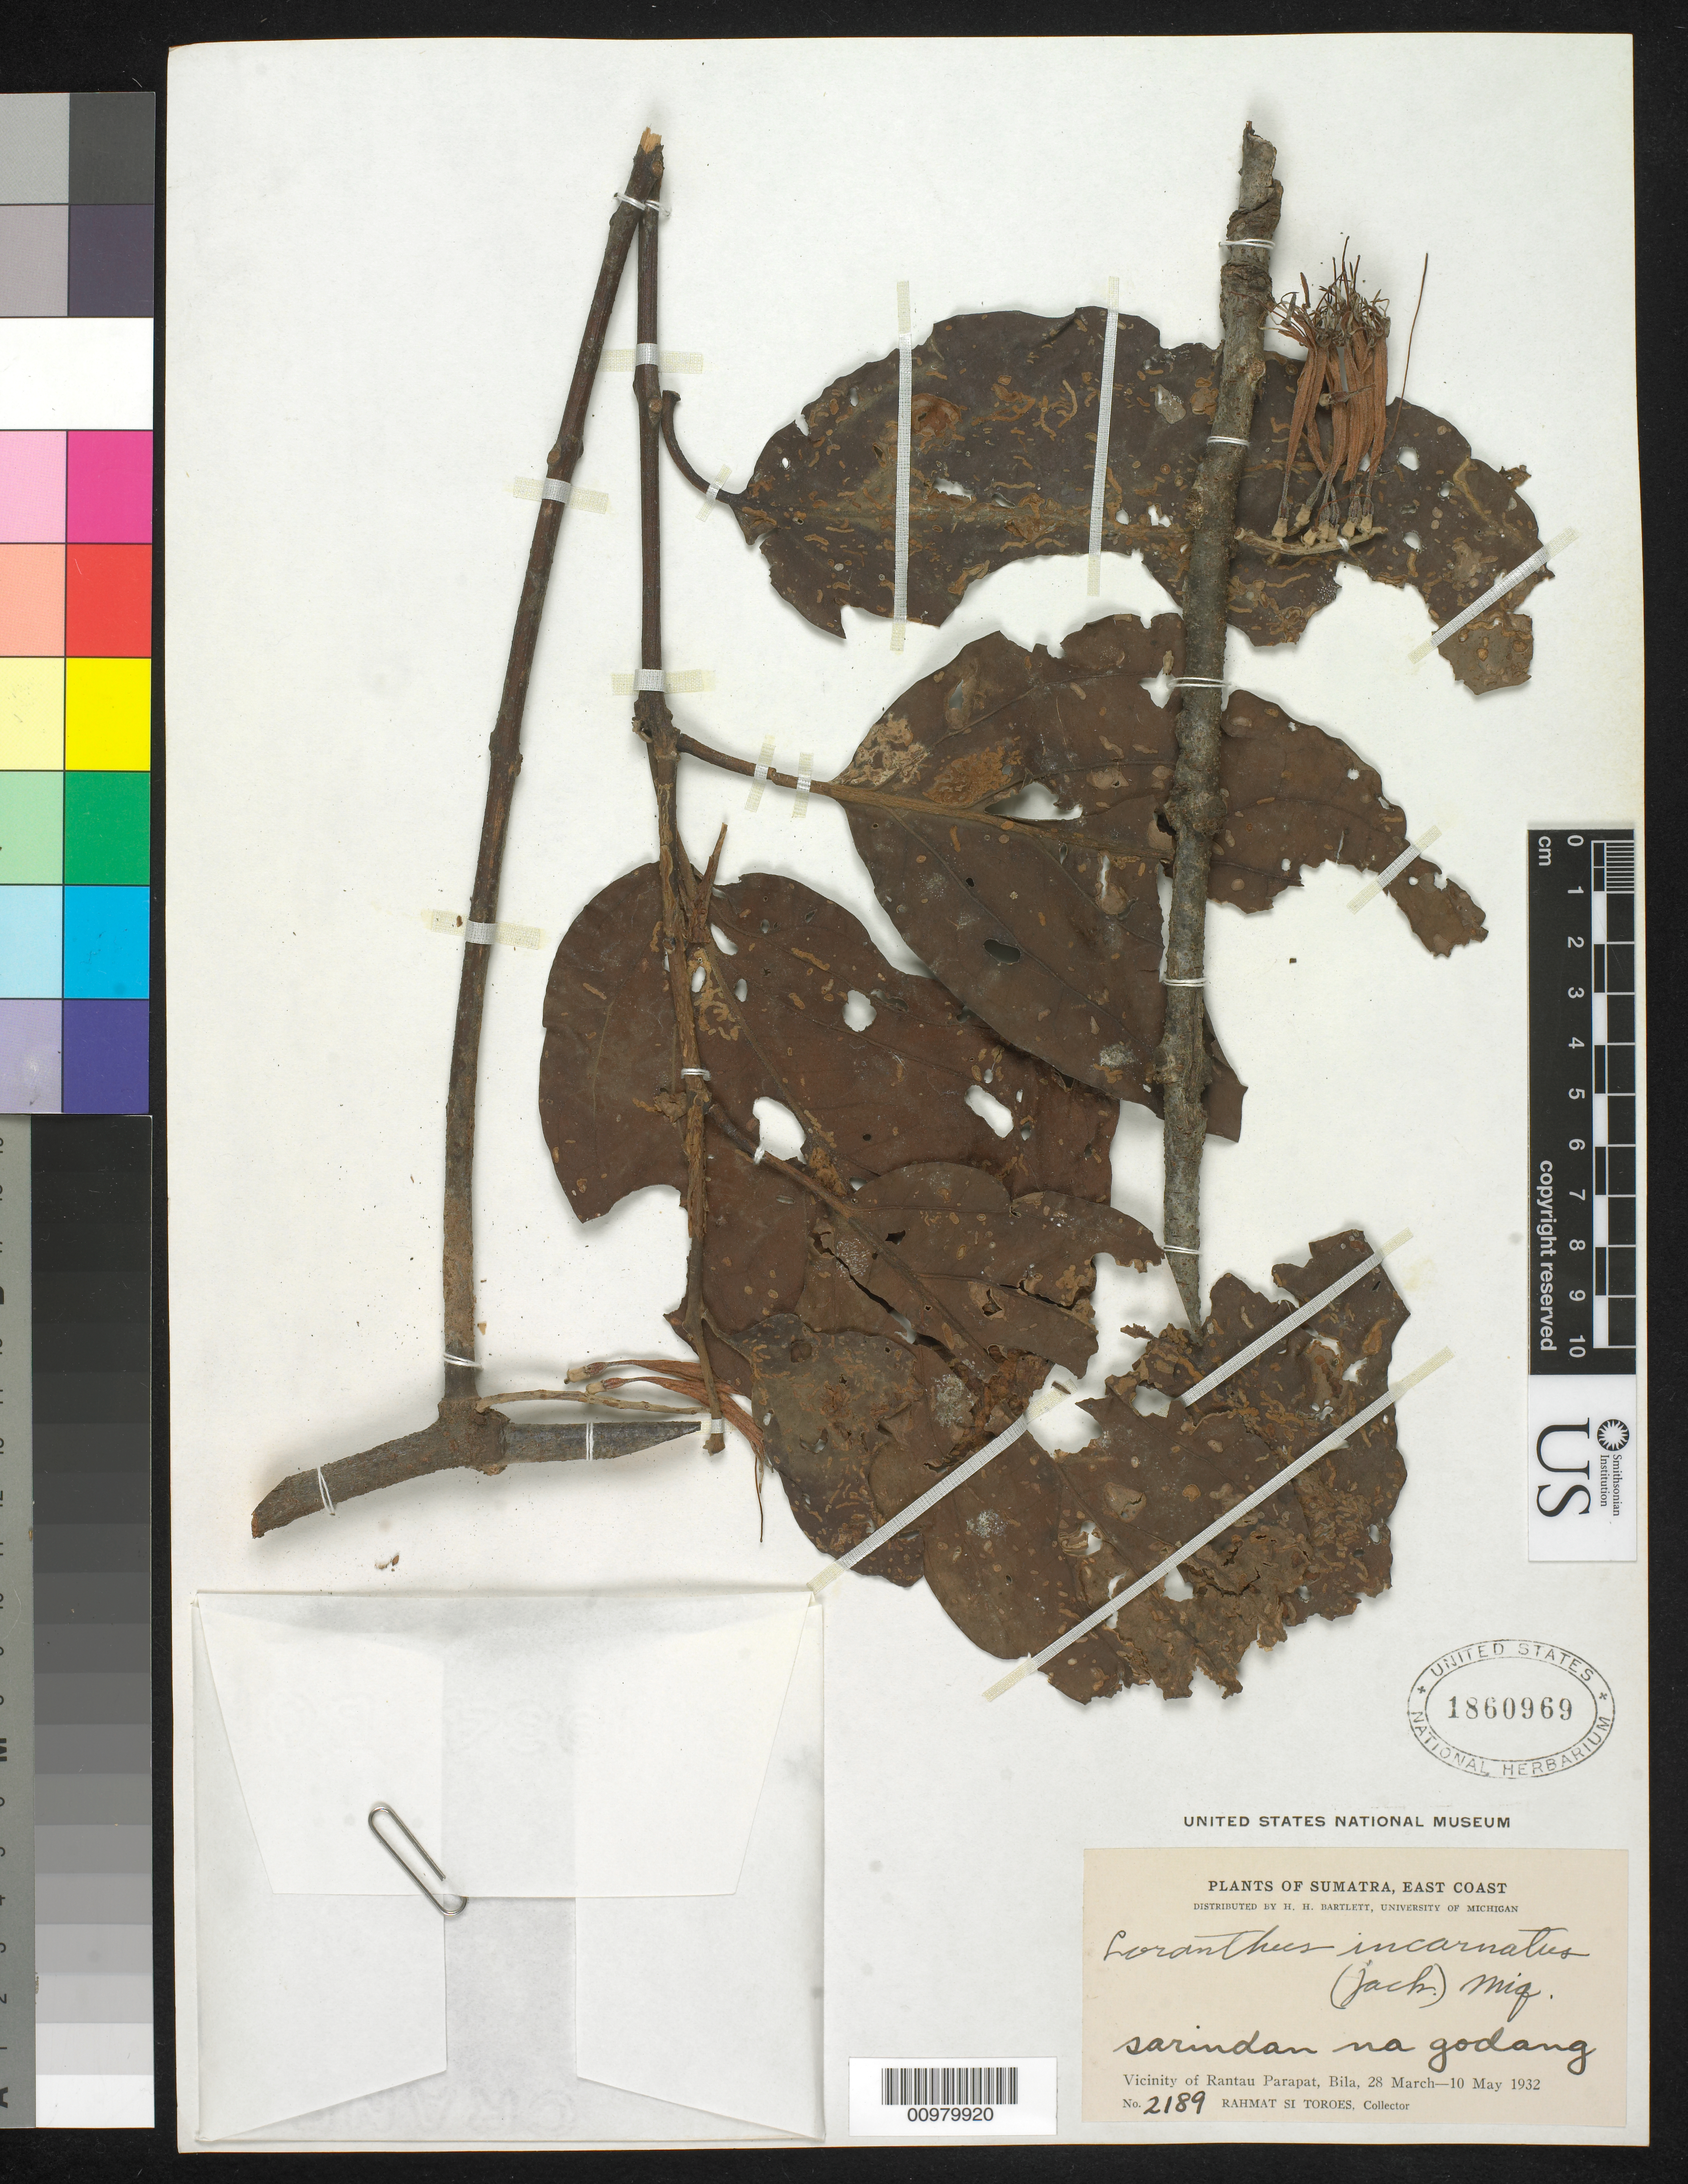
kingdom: Plantae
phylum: Tracheophyta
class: Magnoliopsida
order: Santalales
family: Loranthaceae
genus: Loranthus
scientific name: Loranthus incarnatus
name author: Jack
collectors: Rahmat Si Boeea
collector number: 2189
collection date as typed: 28 Mar 1932 to 10 May 1932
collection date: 1932-03-28/1932-05-10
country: Indonesia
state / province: Sumatra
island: Sumatra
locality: Vicinity of Rantau Parapat, Bila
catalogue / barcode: US 1860969